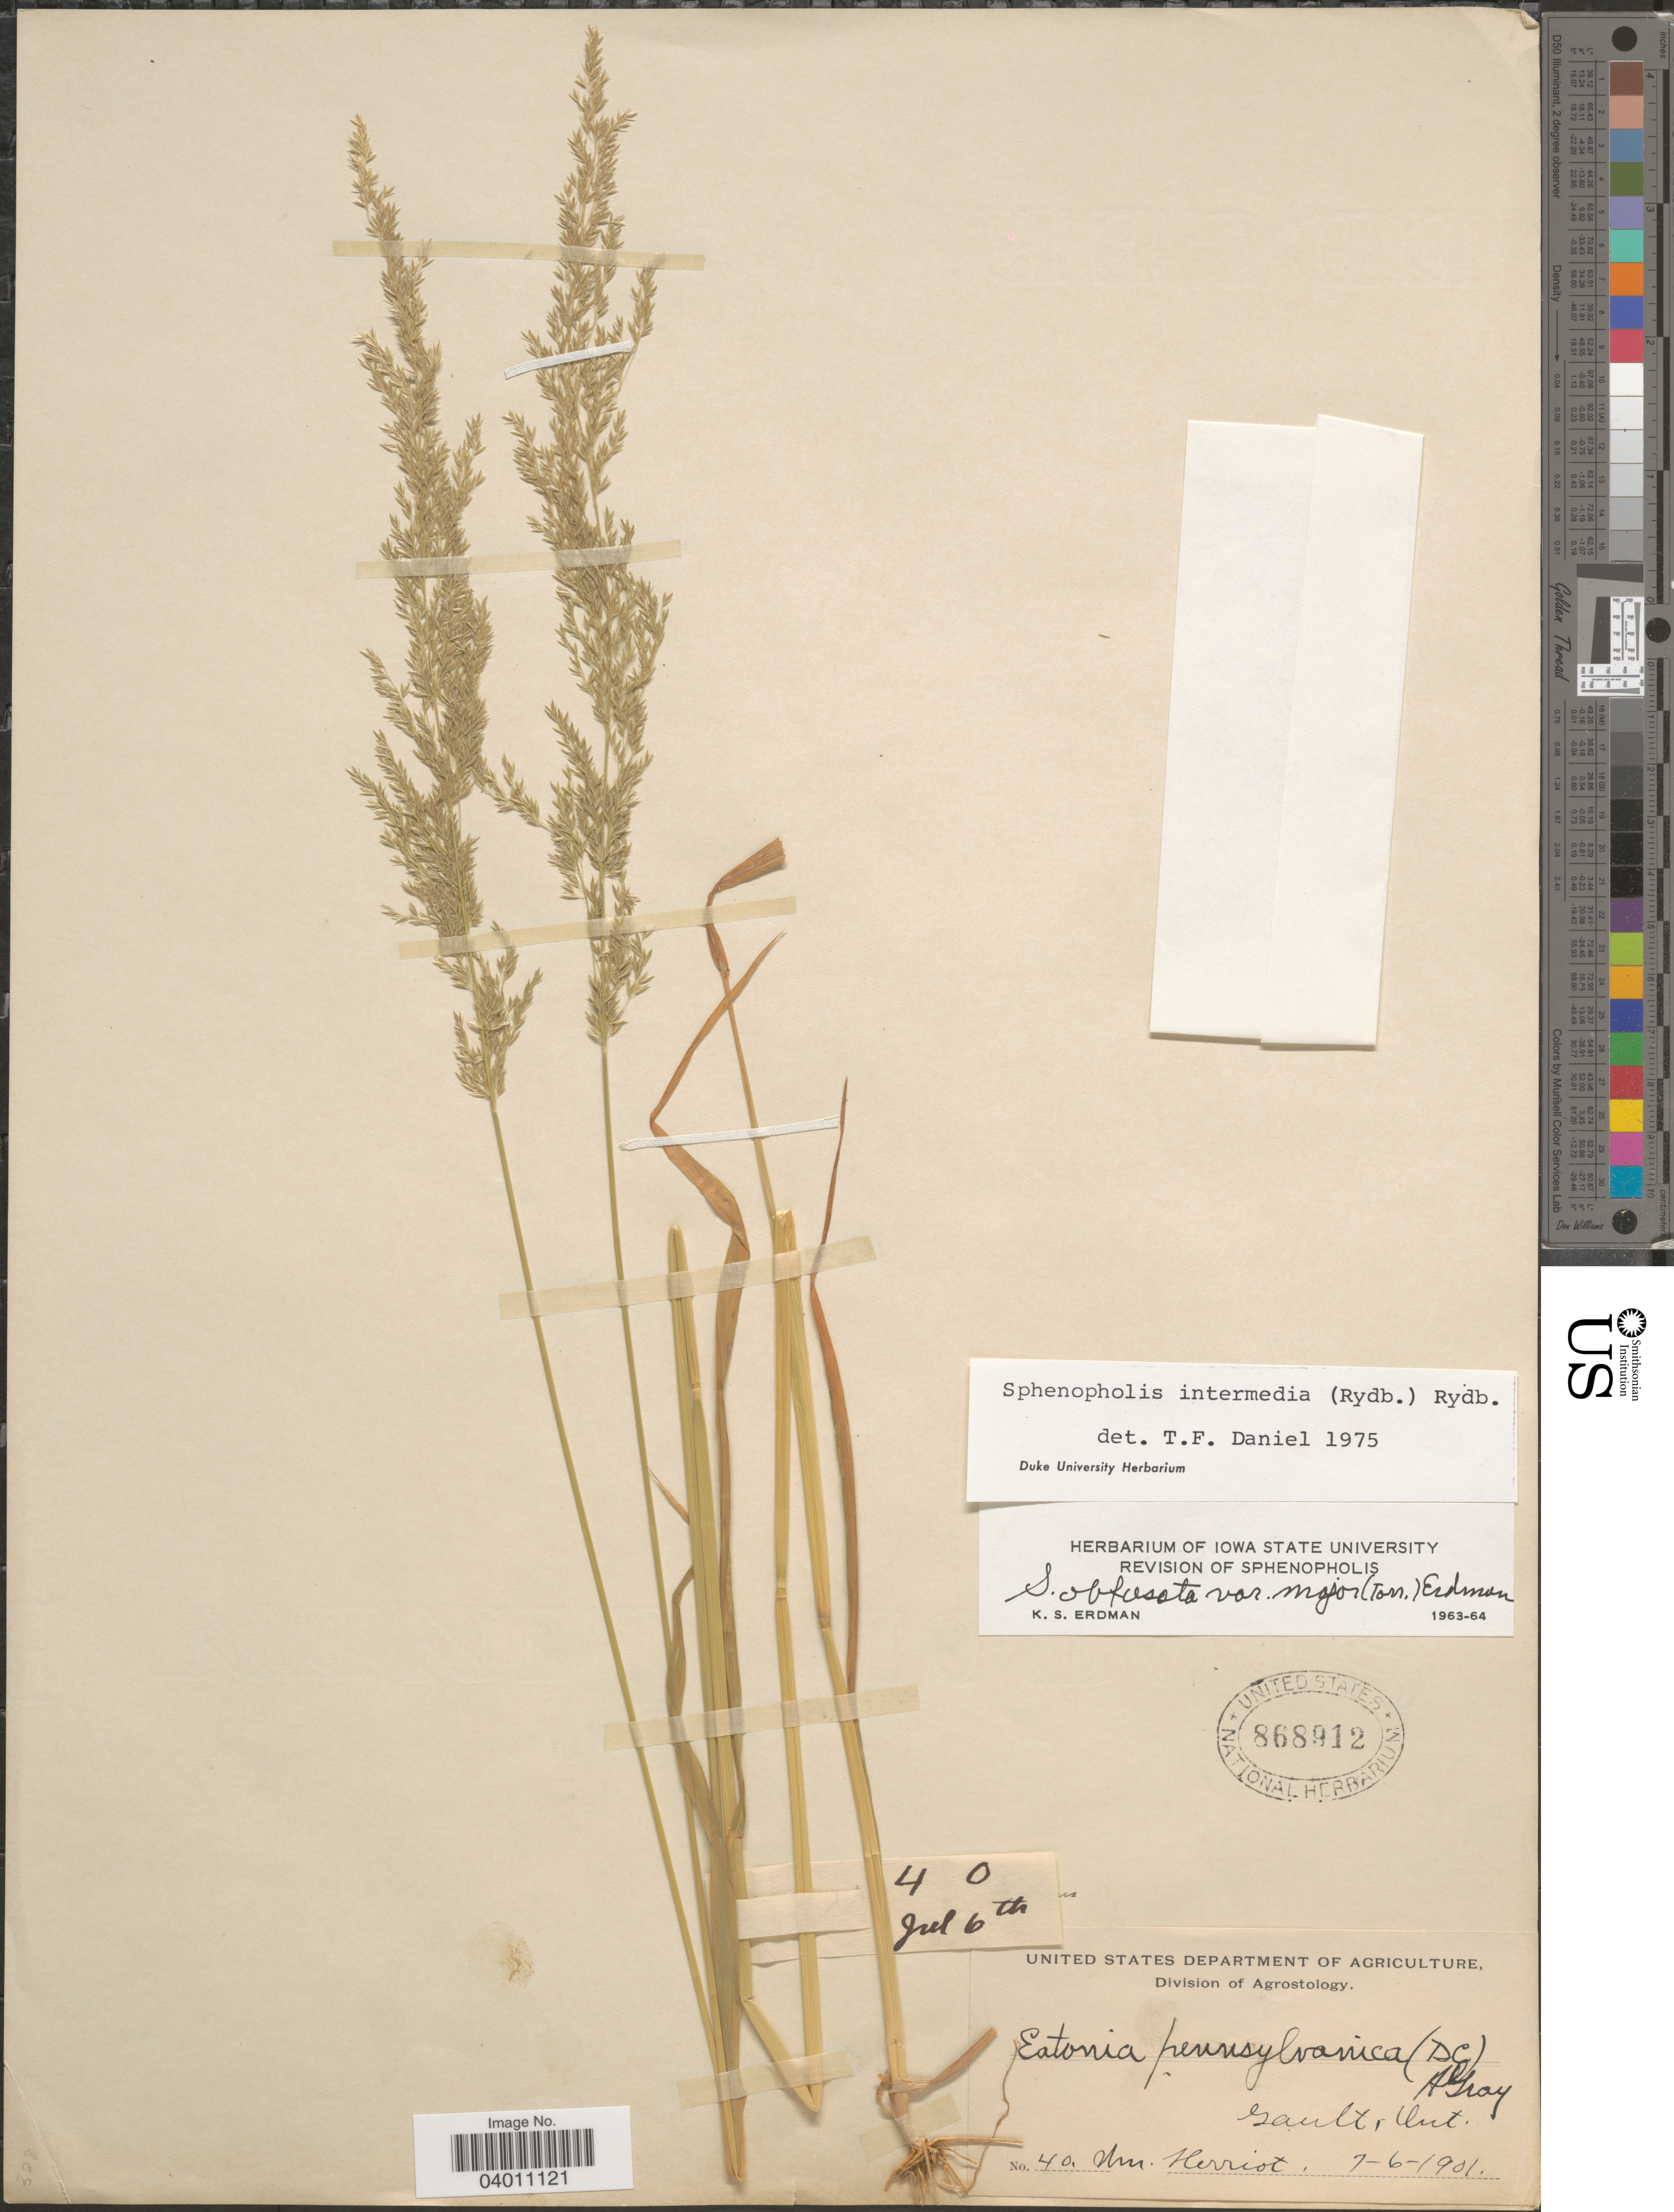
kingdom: Plantae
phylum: Tracheophyta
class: Liliopsida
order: Poales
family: Poaceae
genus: Sphenopholis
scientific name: Sphenopholis intermedia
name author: (Rydb.) Rydb.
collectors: W. Herriot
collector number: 40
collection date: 1901-07-06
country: Canada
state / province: Ontario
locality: Gault.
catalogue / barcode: US 868912